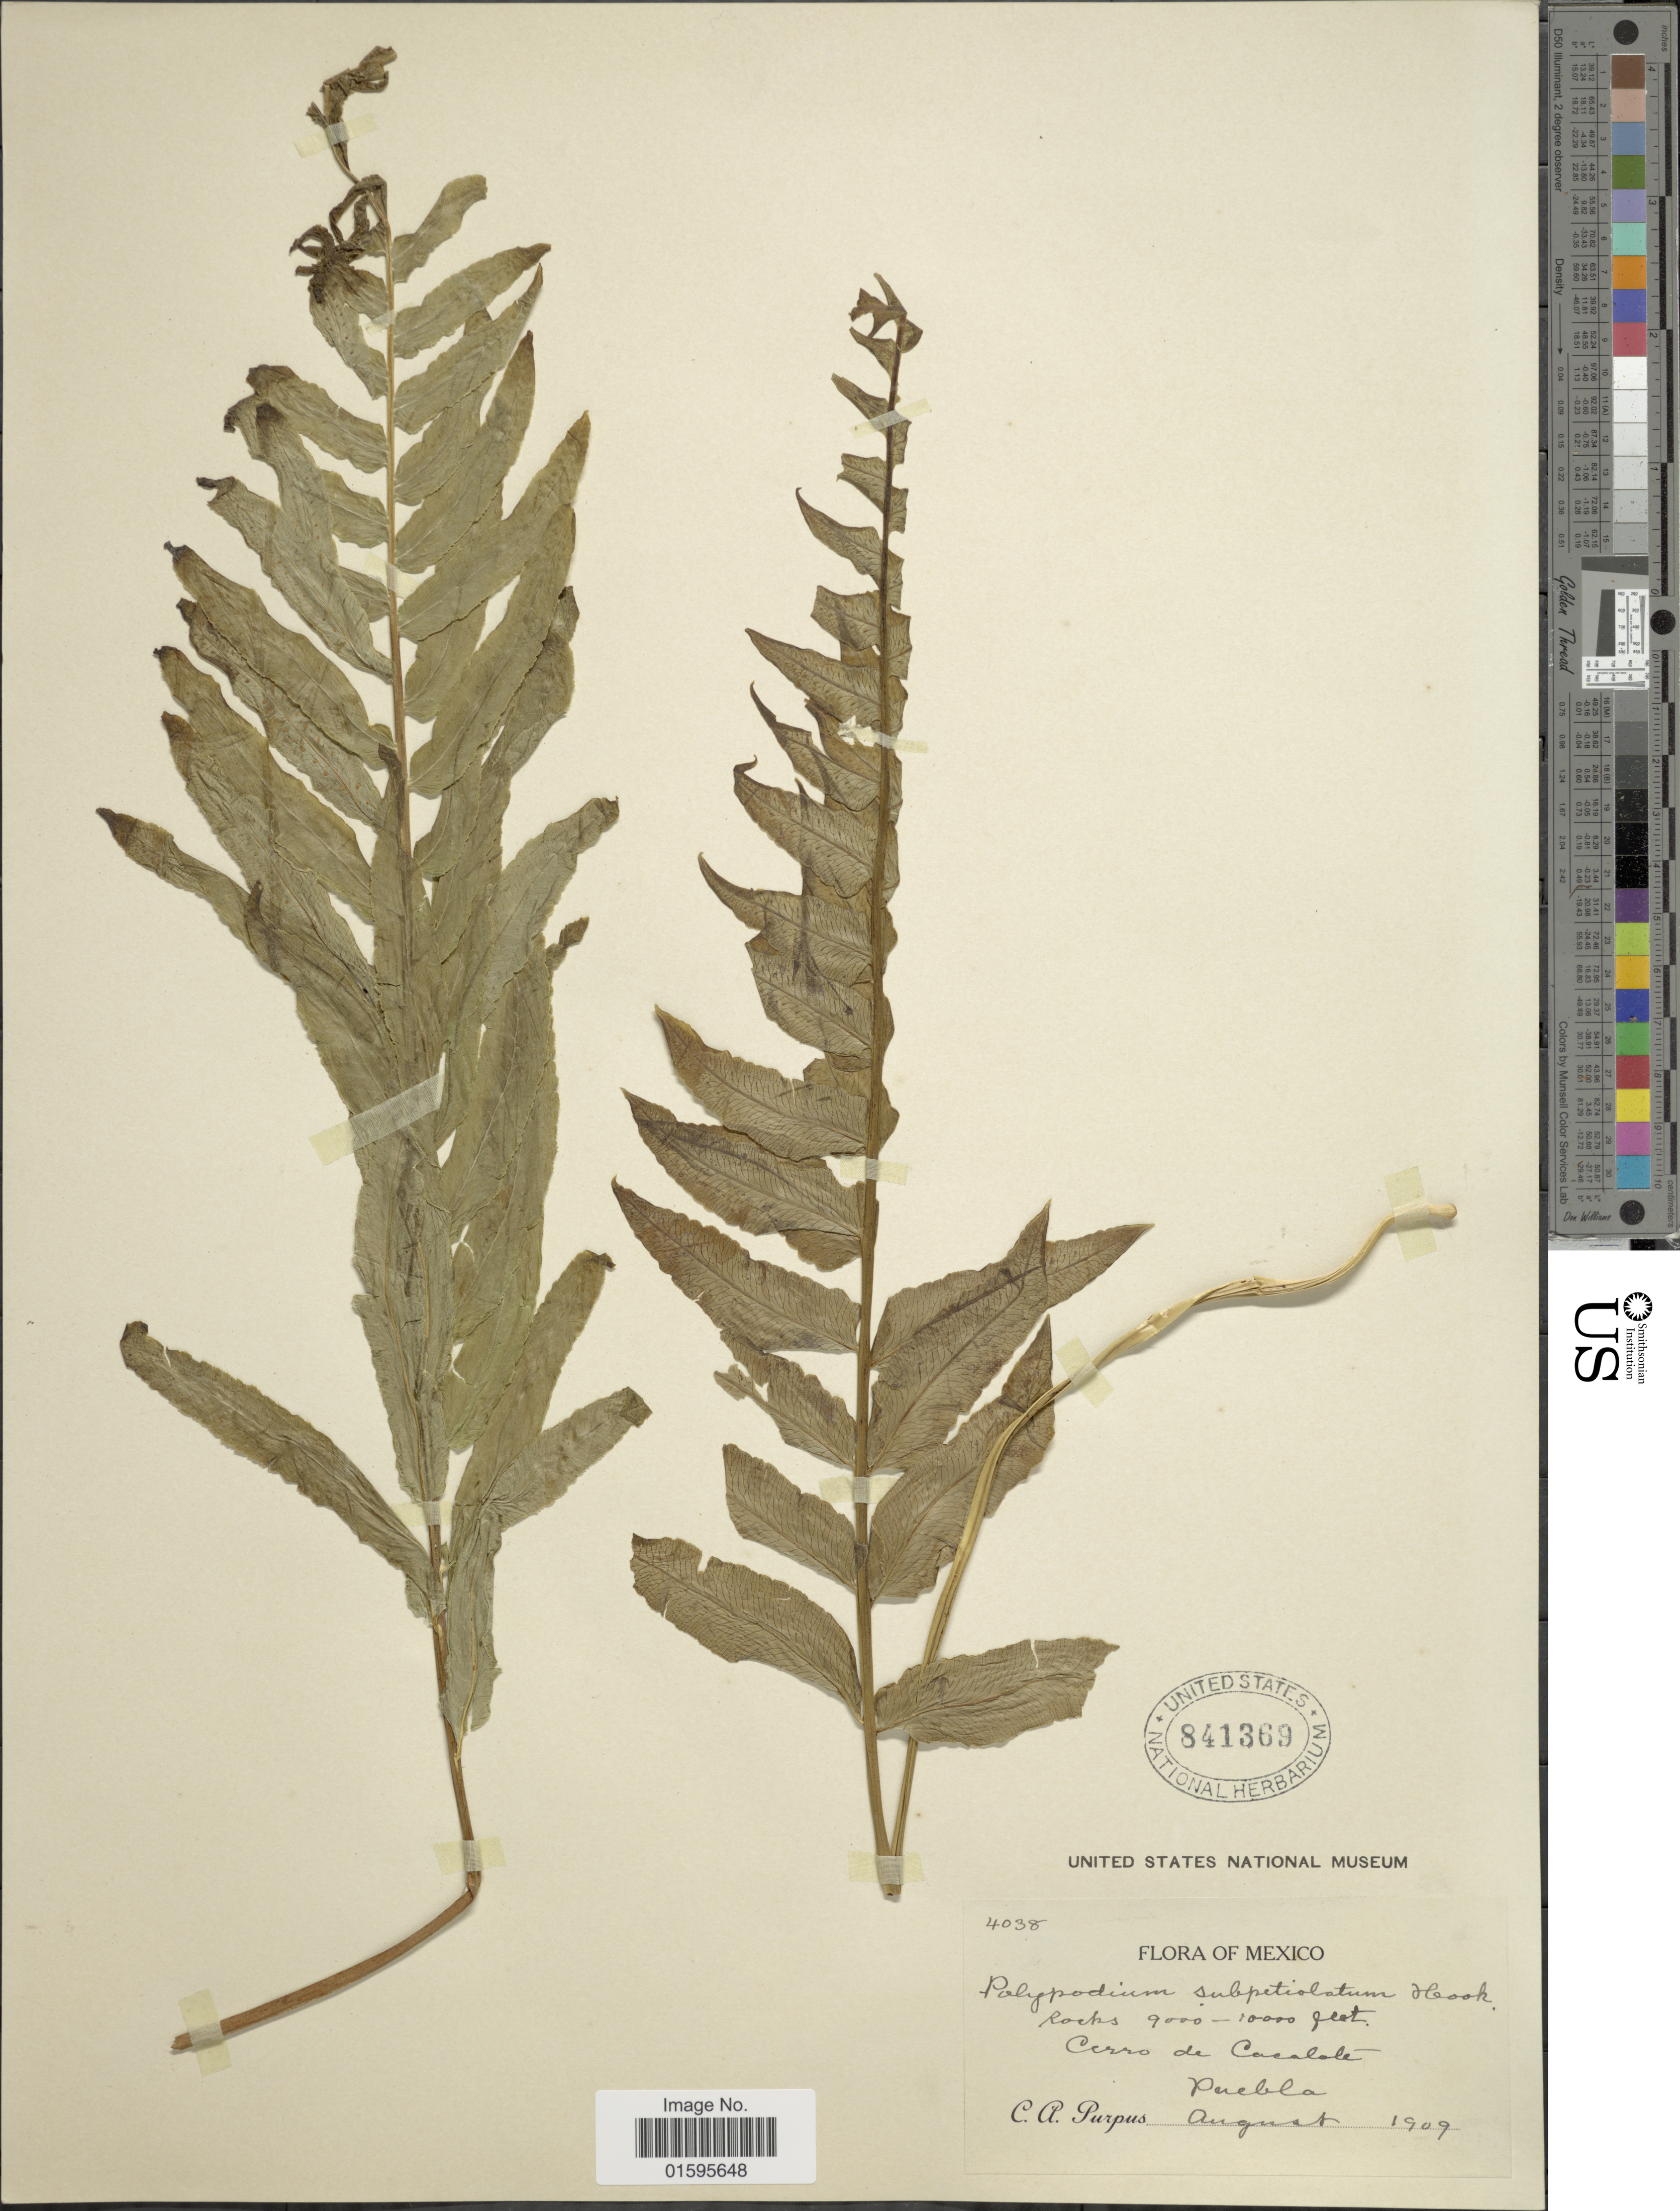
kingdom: Plantae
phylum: Tracheophyta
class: Polypodiopsida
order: Polypodiales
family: Polypodiaceae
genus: Polypodium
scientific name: Polypodium subpetiolatum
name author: Hook.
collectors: C. A. Purpus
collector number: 4038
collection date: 1909-08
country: Mexico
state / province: Puebla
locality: Cerro de Cacalate, Puebla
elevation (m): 2743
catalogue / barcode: US 841369